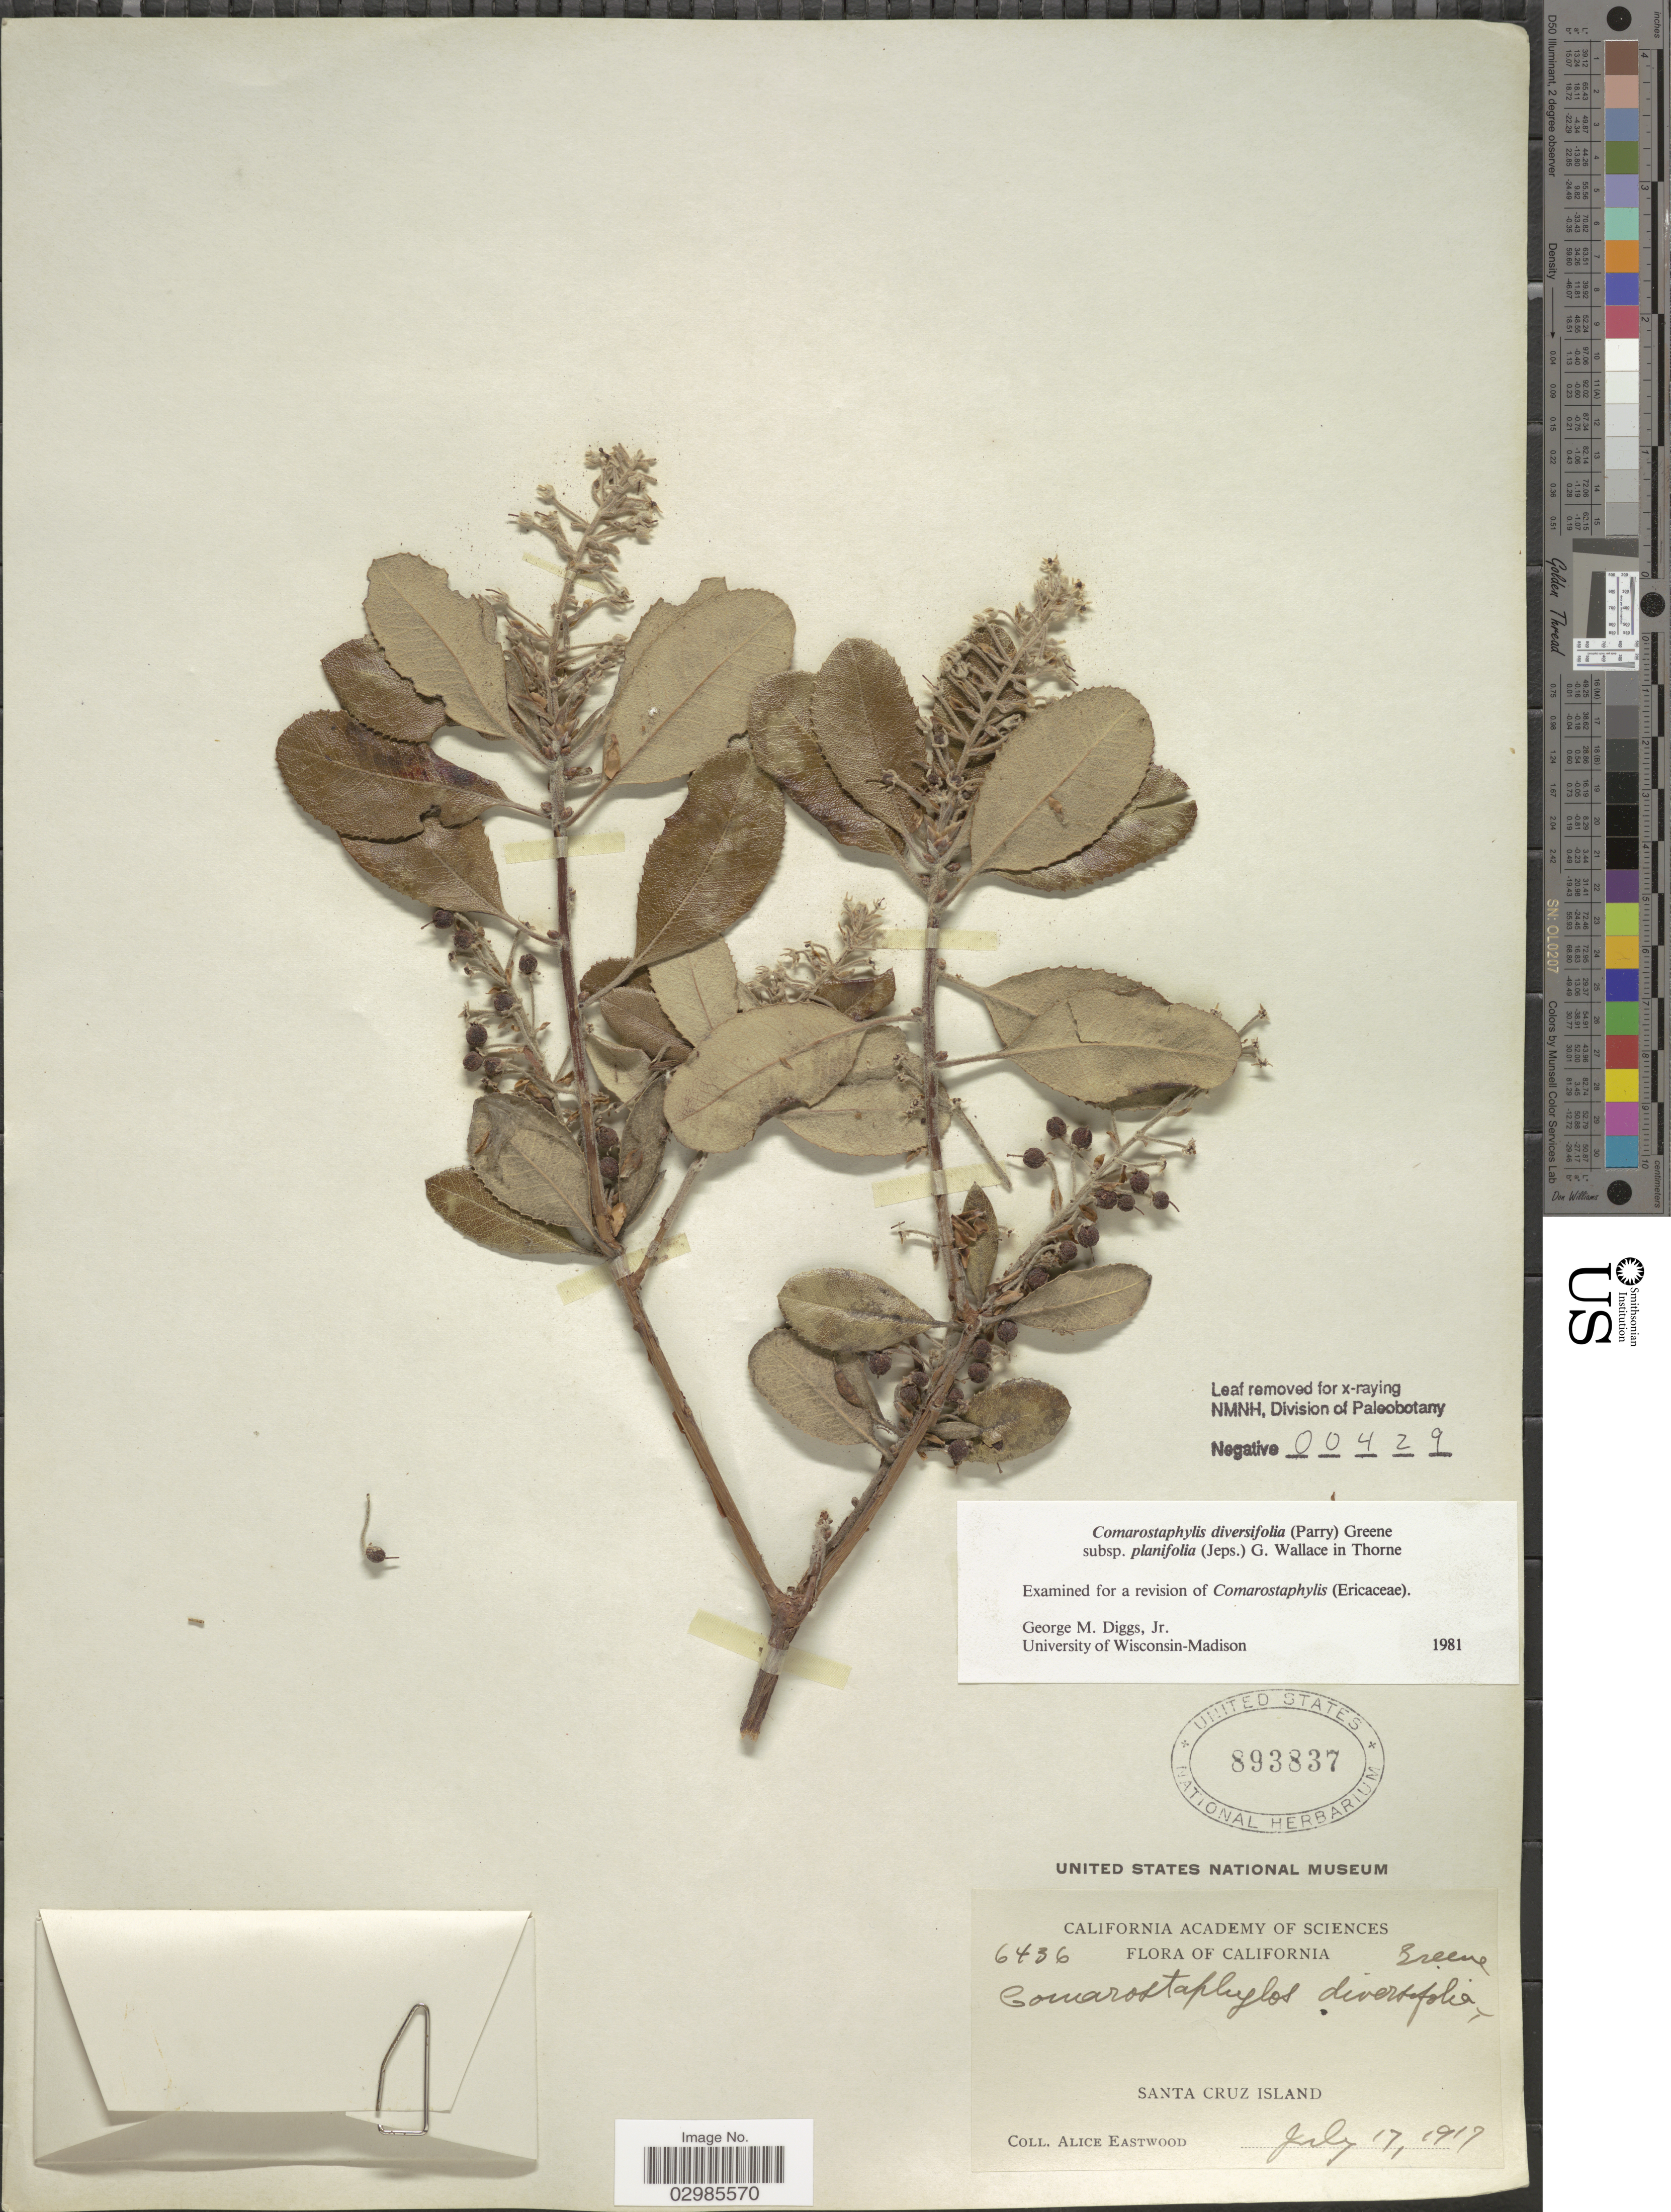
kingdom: Plantae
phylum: Tracheophyta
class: Magnoliopsida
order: Ericales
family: Ericaceae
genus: Comarostaphylis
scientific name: Comarostaphylis diversifolia subsp. planifolia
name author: (Jeps.) G.D. Wallace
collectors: A. Eastwood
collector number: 6436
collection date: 1917-07-17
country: United States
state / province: California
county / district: Santa Barbara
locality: Santa Cruz Island.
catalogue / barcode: US 893837